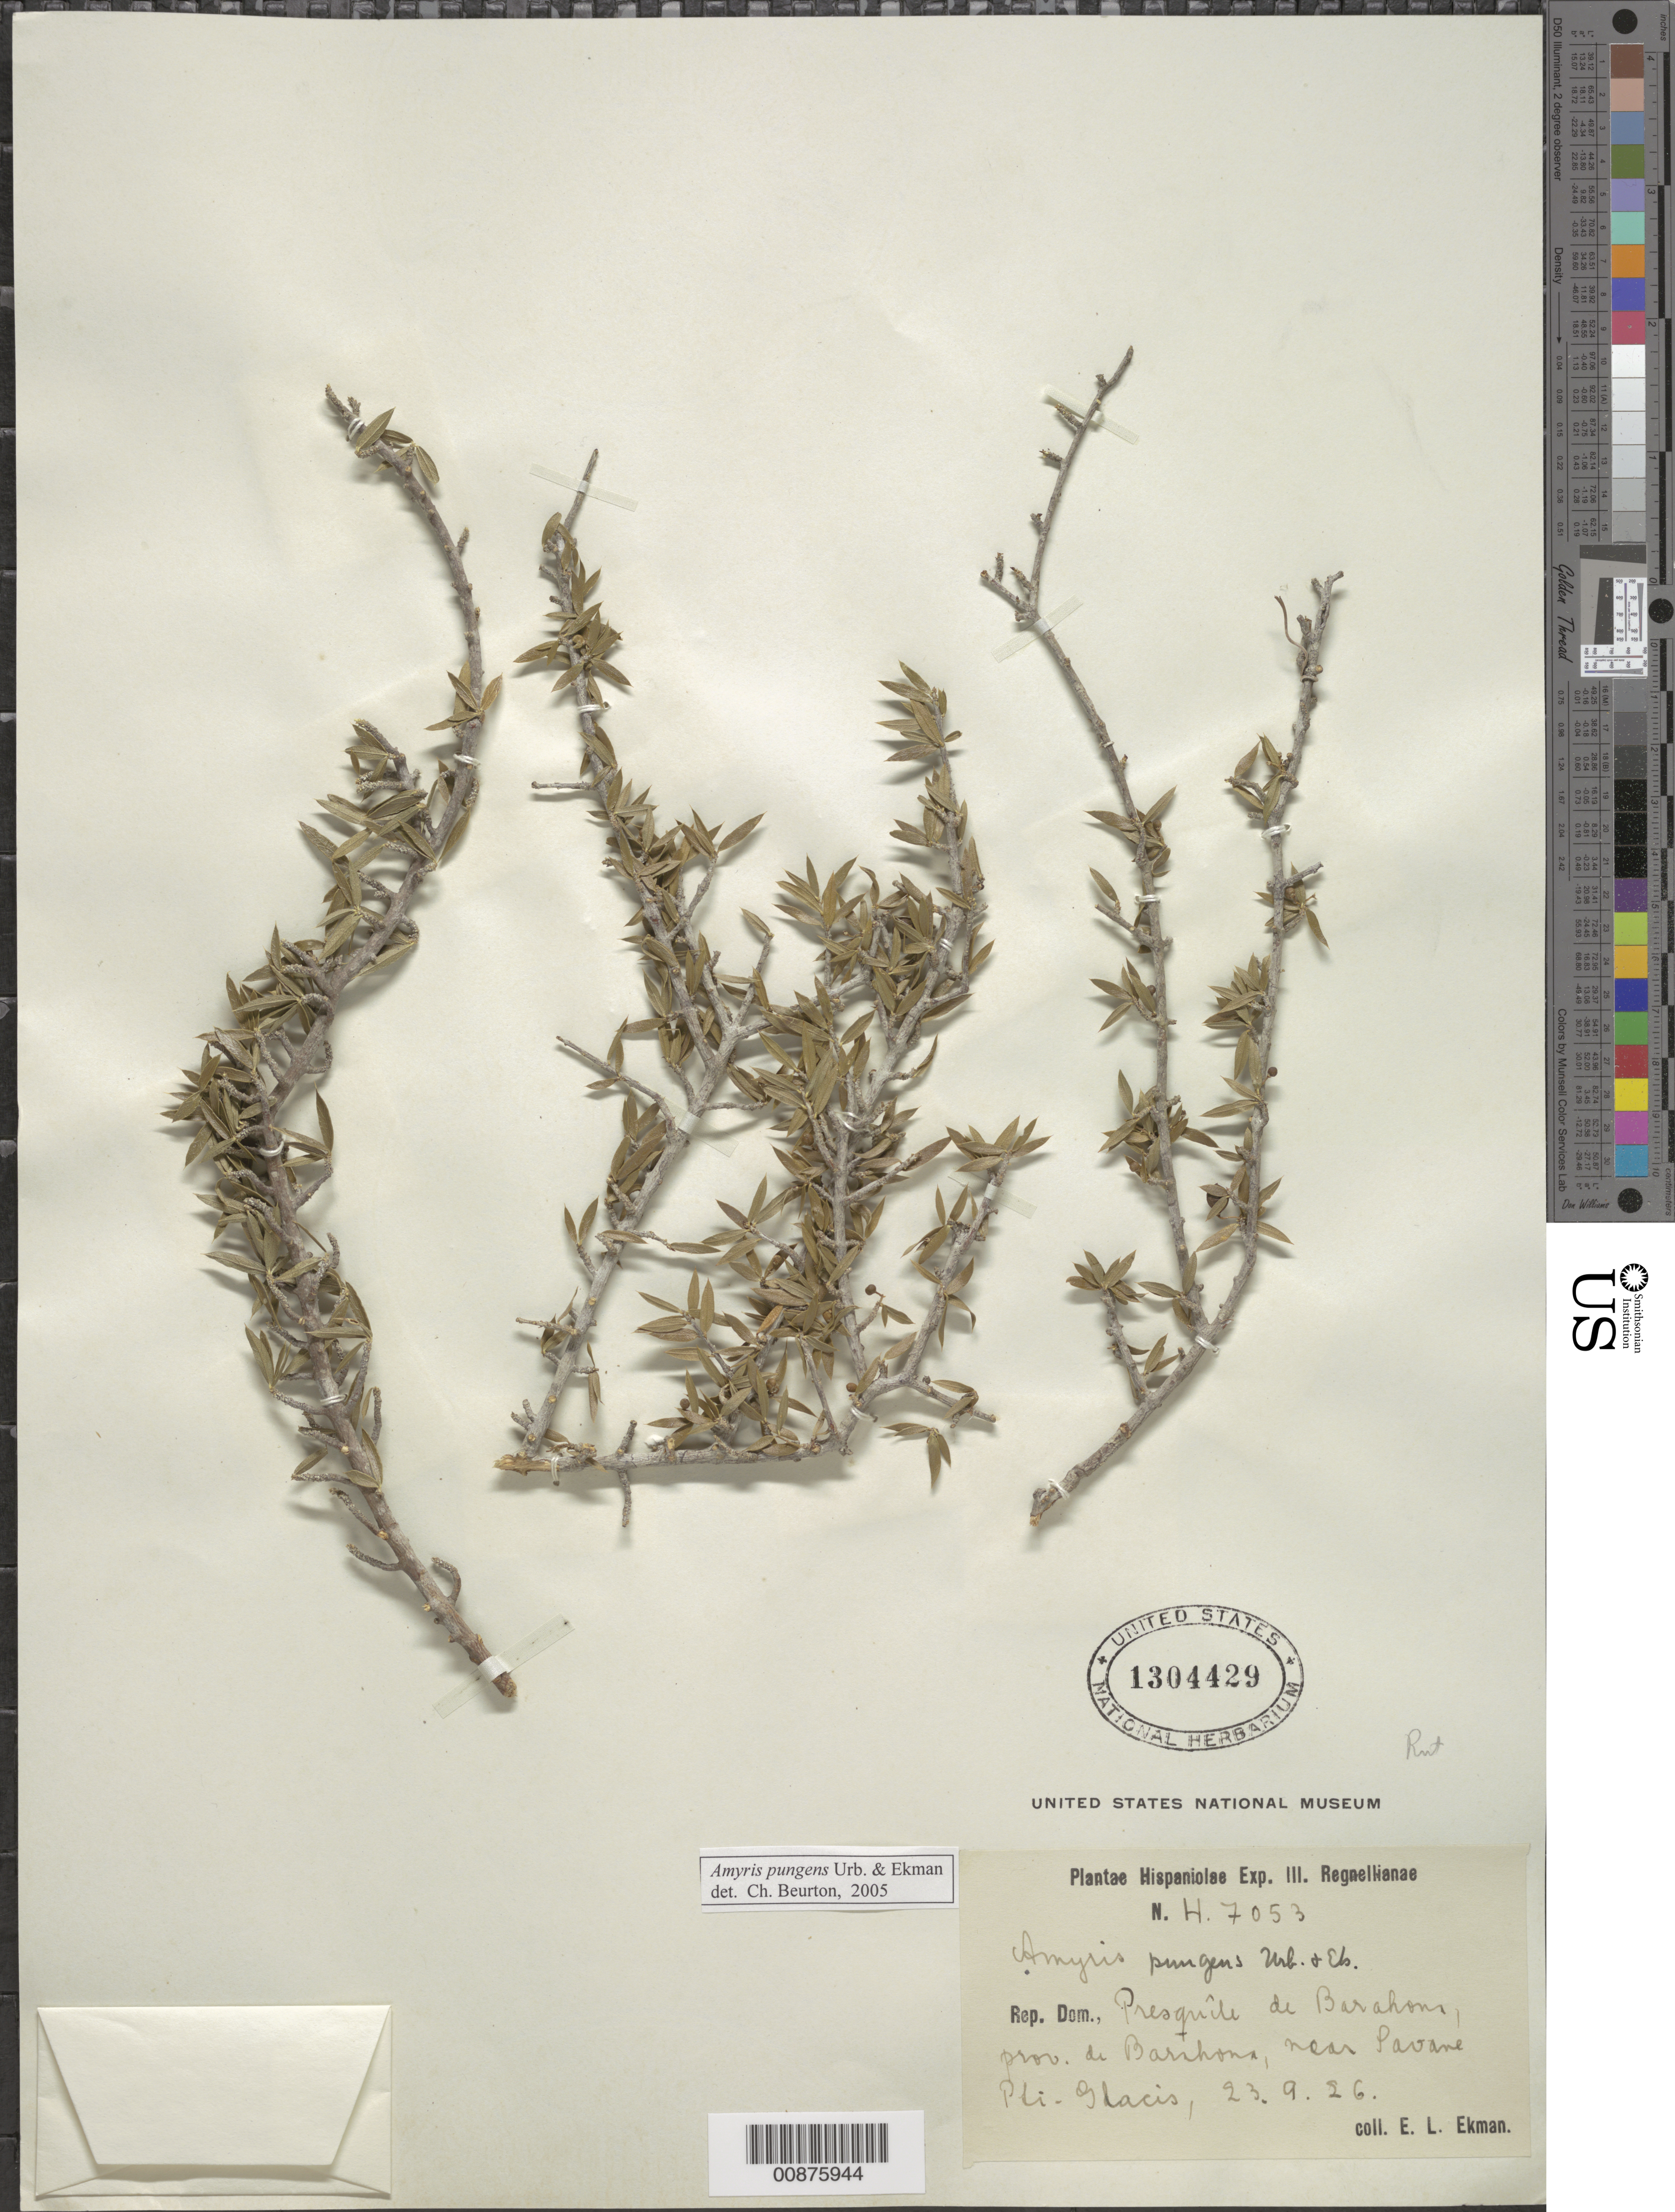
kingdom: Plantae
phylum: Tracheophyta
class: Magnoliopsida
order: Sapindales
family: Rutaceae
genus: Amyris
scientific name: Amyris pungens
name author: Urb. & Ekman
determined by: Beurton, C.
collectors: E. L. Ekman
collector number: H 7053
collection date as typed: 23 Sep 1926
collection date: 1926-09-23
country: Dominican Republic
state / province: Barahona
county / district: Barahona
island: Hispaniola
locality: Near "Savane Pti. Glacis"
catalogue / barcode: US 1304429